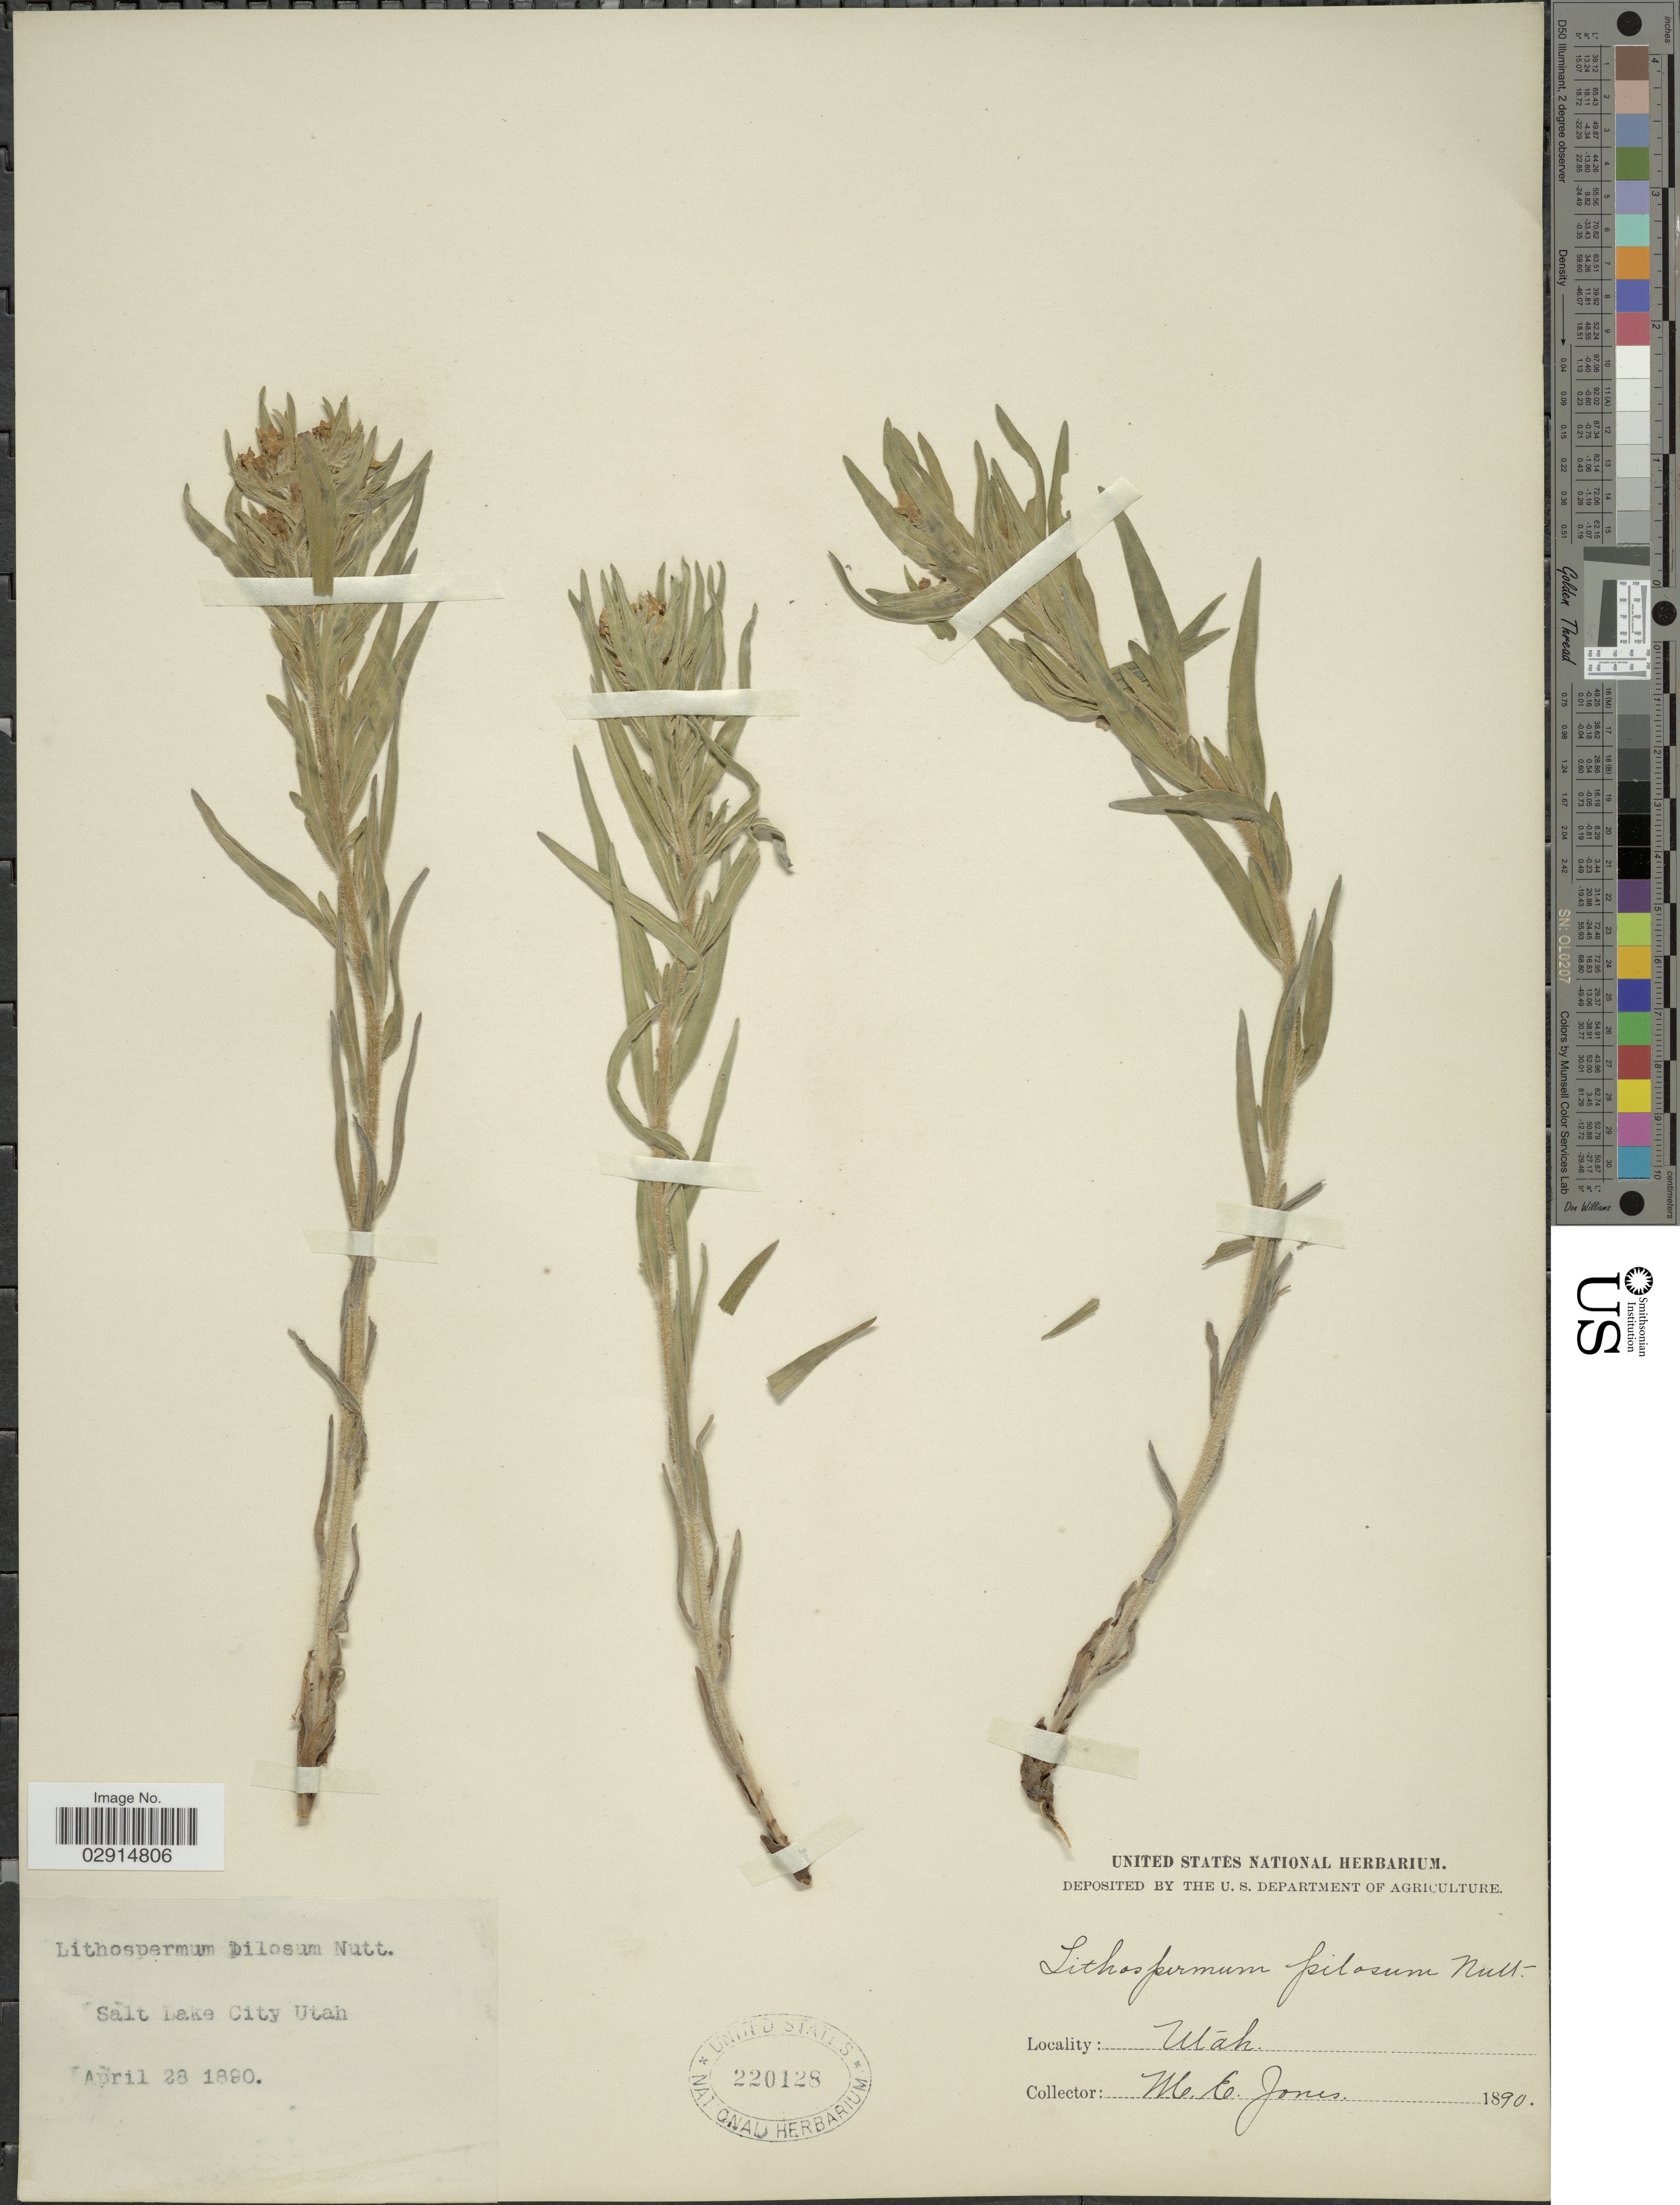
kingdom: Plantae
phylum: Tracheophyta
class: Magnoliopsida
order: Boraginales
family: Boraginaceae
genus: Lithospermum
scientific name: Lithospermum ruderale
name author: Douglas ex Lehm.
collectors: M. E. Jones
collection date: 1890-04-28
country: United States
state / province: Utah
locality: Salt Lake City.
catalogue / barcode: US 220128